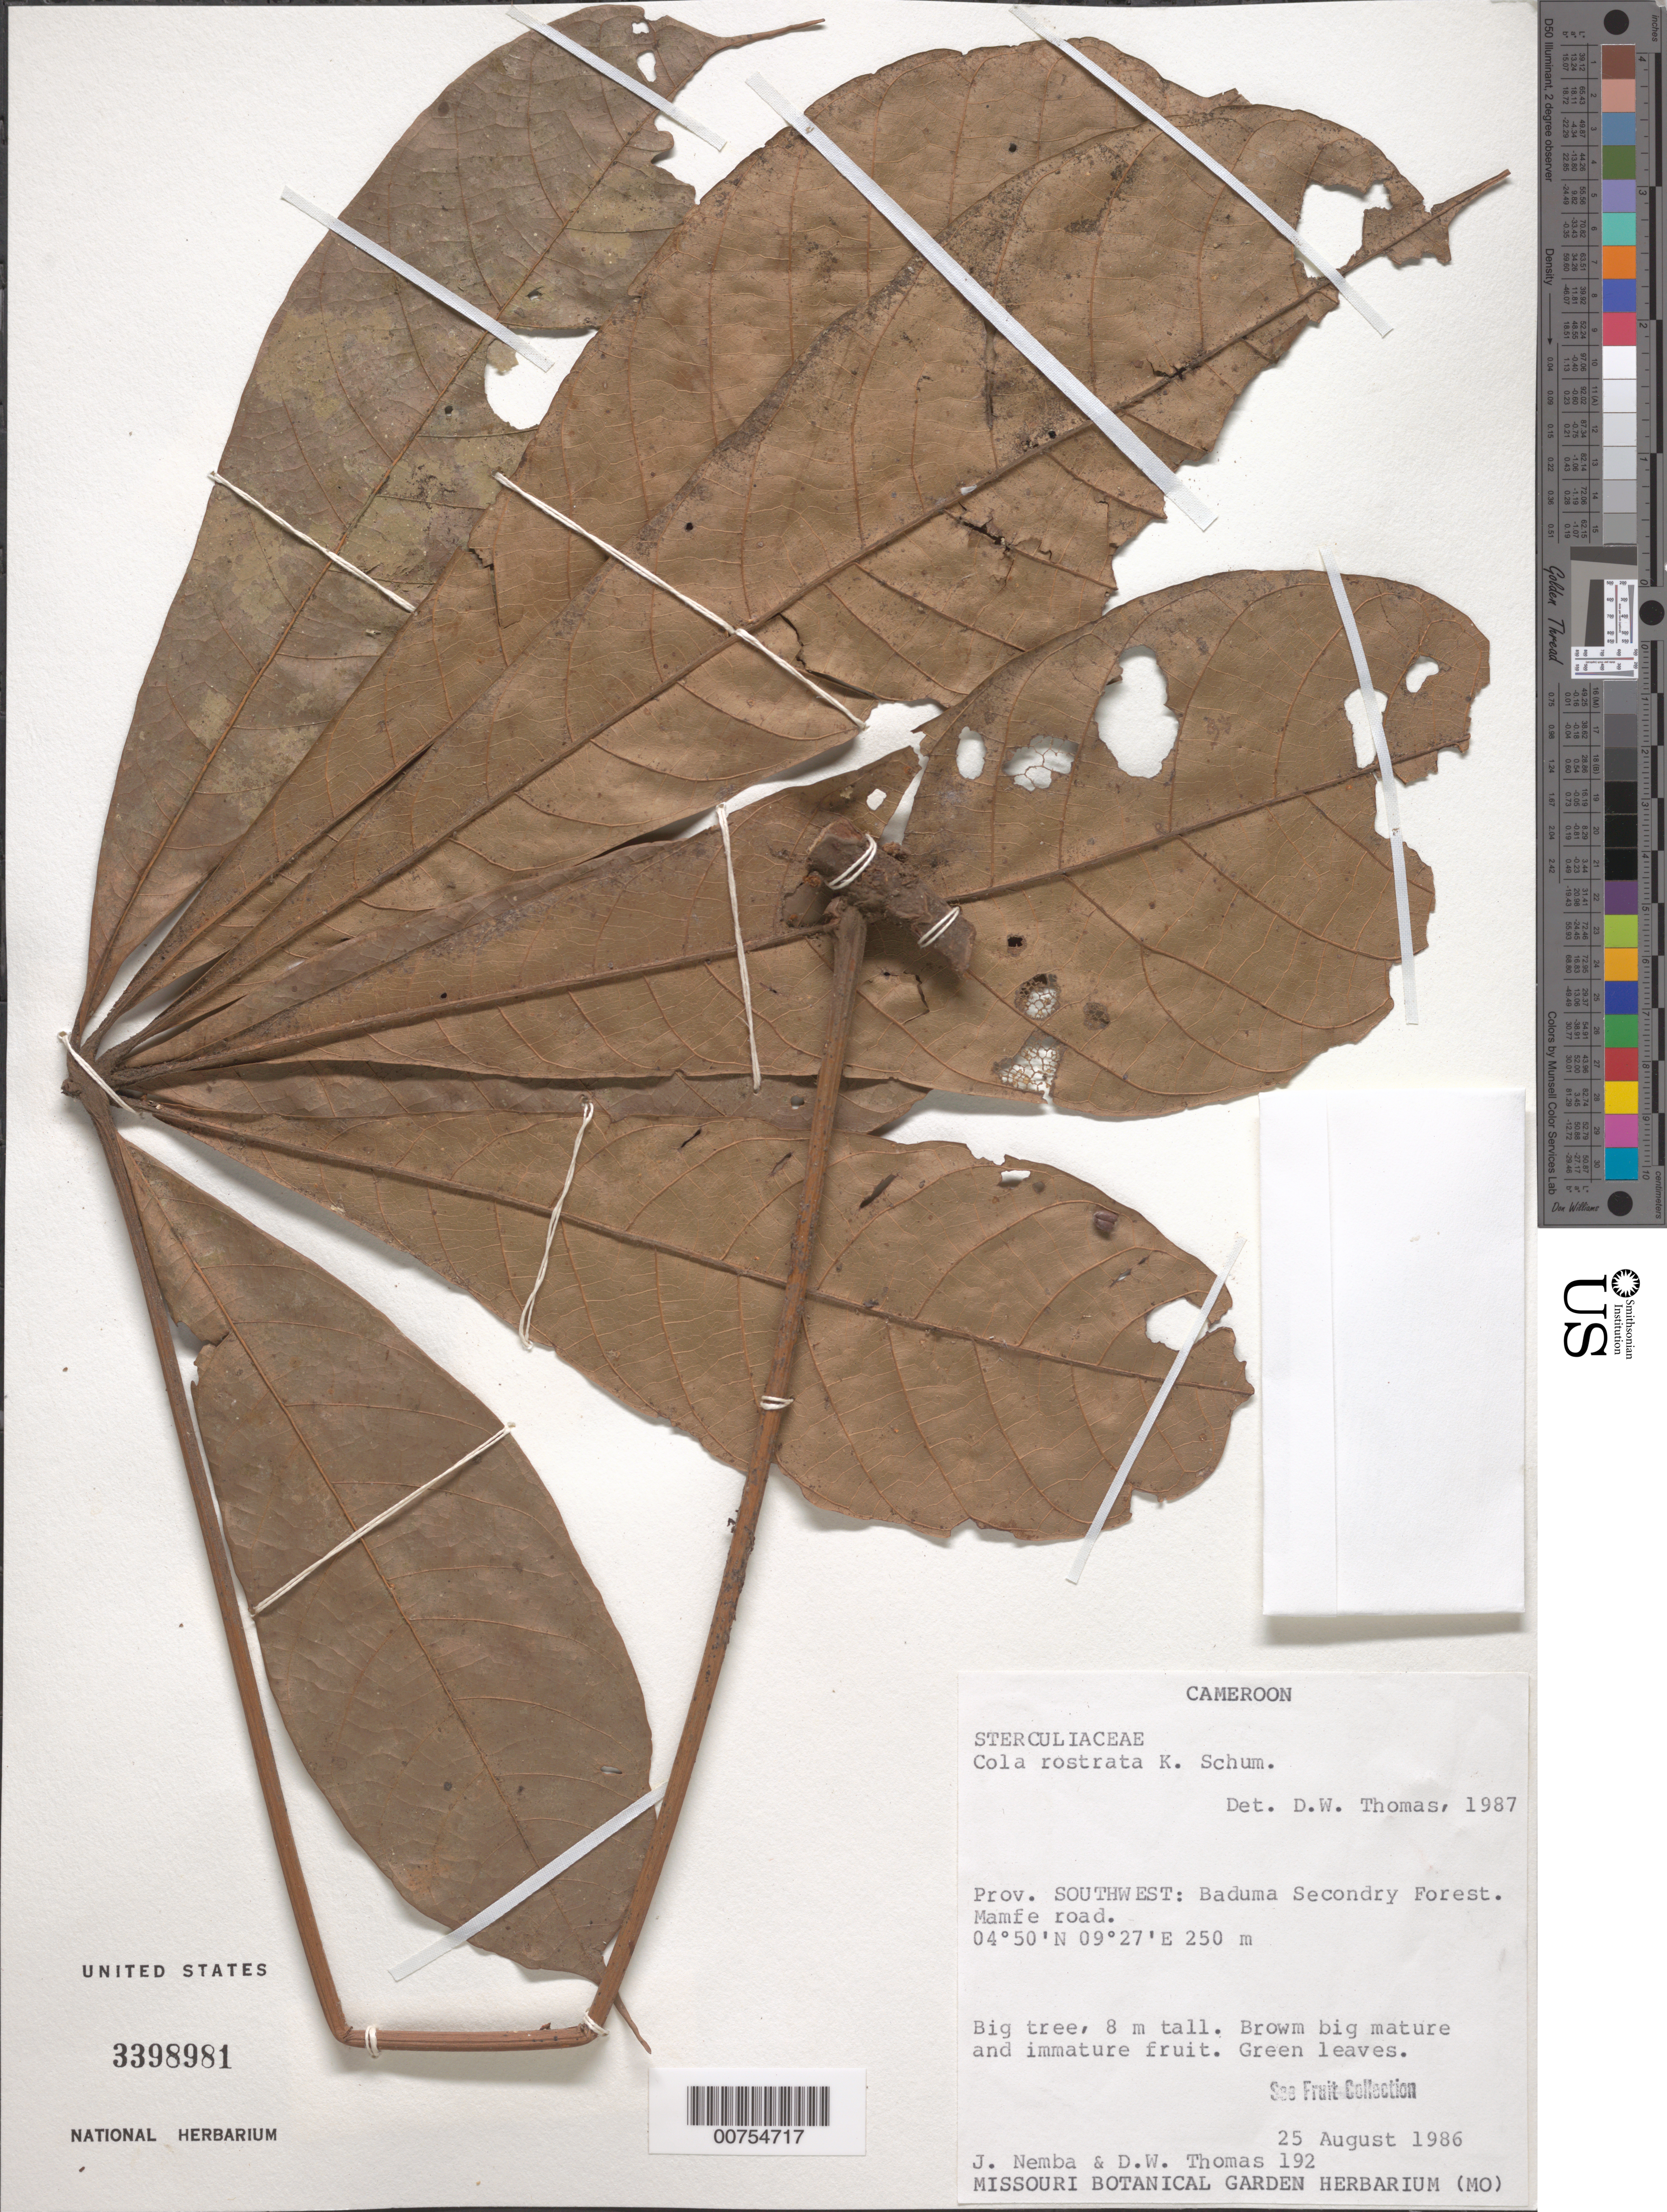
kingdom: Plantae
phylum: Tracheophyta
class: Magnoliopsida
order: Malvales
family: Malvaceae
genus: Cola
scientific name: Cola rostrata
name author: K. Schum.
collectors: J. Nemba & D. W. Thomas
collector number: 192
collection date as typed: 25 Aug 1986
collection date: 1986-08-25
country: Cameroon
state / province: Sud-Ouest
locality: Baduma Secondry Forest. Mamfe road.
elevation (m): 250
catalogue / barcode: US 3398981